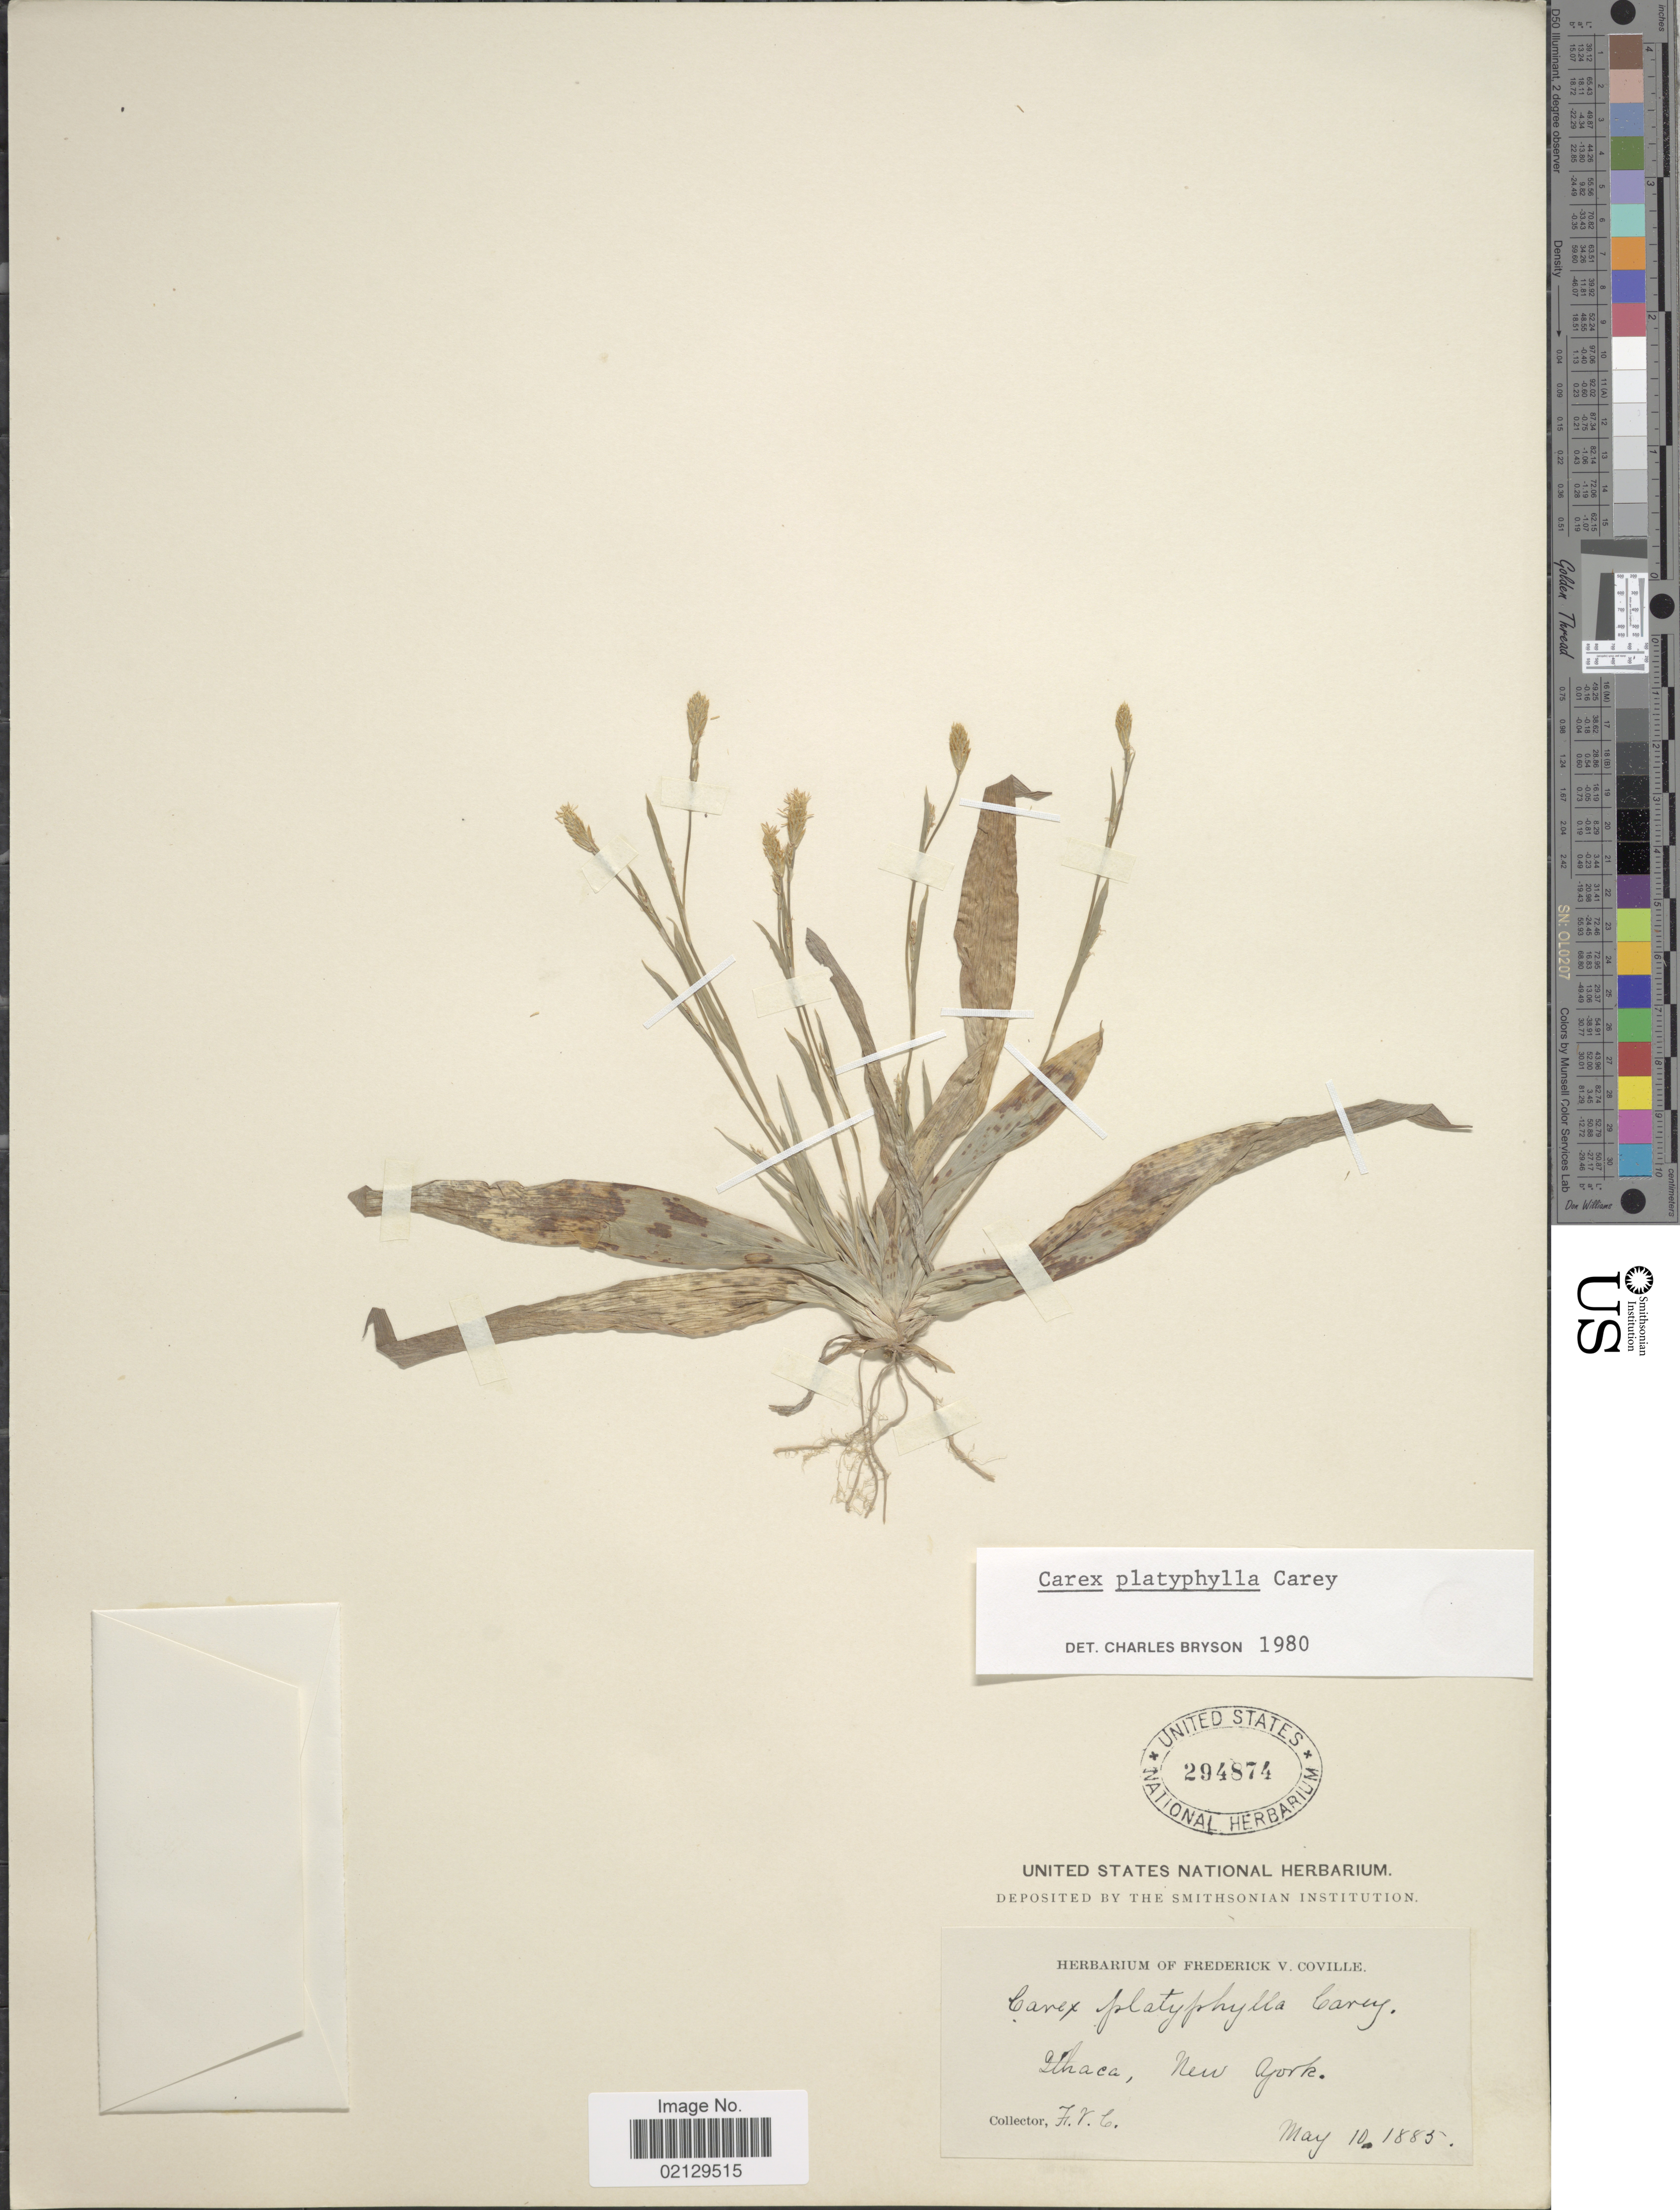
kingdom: Plantae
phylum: Tracheophyta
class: Liliopsida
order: Poales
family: Cyperaceae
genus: Carex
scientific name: Carex platyphylla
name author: J. Carey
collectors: F. V. Coville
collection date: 1885-05-10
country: United States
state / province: New York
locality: Ithaca, New York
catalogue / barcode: US 294874